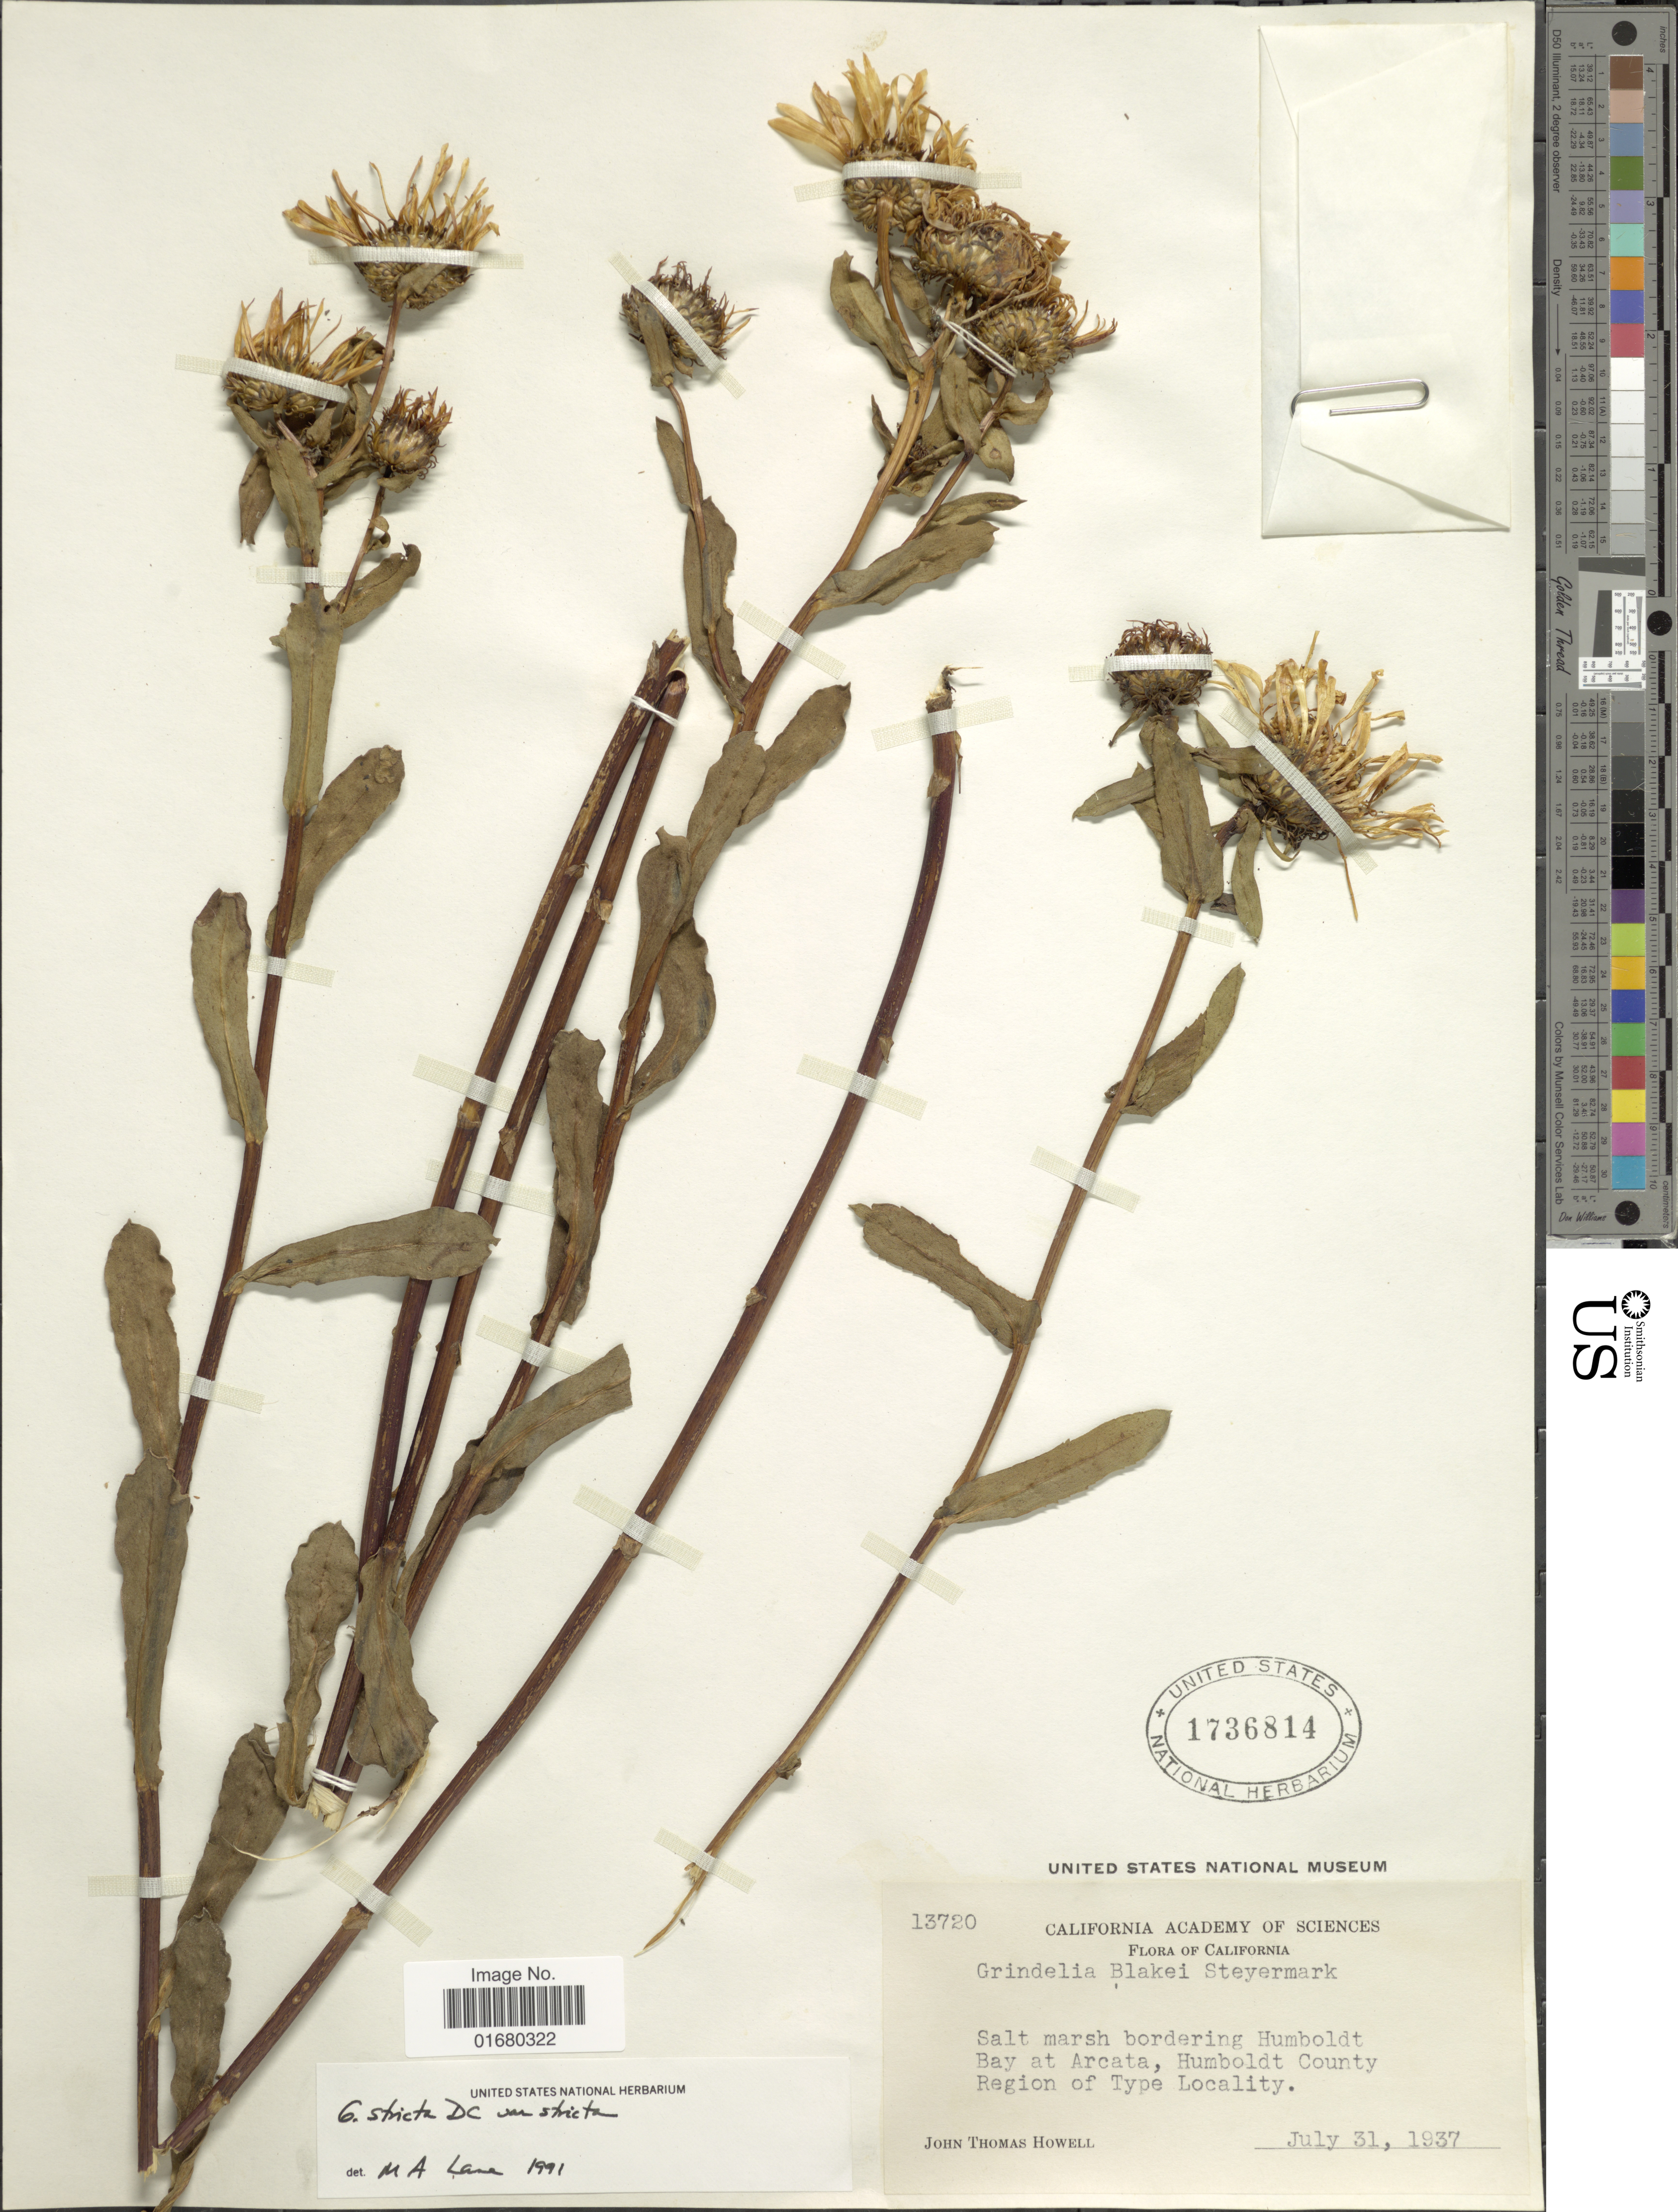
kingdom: Plantae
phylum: Tracheophyta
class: Magnoliopsida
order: Asterales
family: Asteraceae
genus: Grindelia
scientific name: Grindelia stricta var. stricta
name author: DC.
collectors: J. T. Howell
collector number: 13720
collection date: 1937-07-31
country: United States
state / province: California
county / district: Humboldt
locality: Salt marsh bordering Humboldt Bay at Arcata, Humboldt County, Region of Type Locality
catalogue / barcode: US 1736814